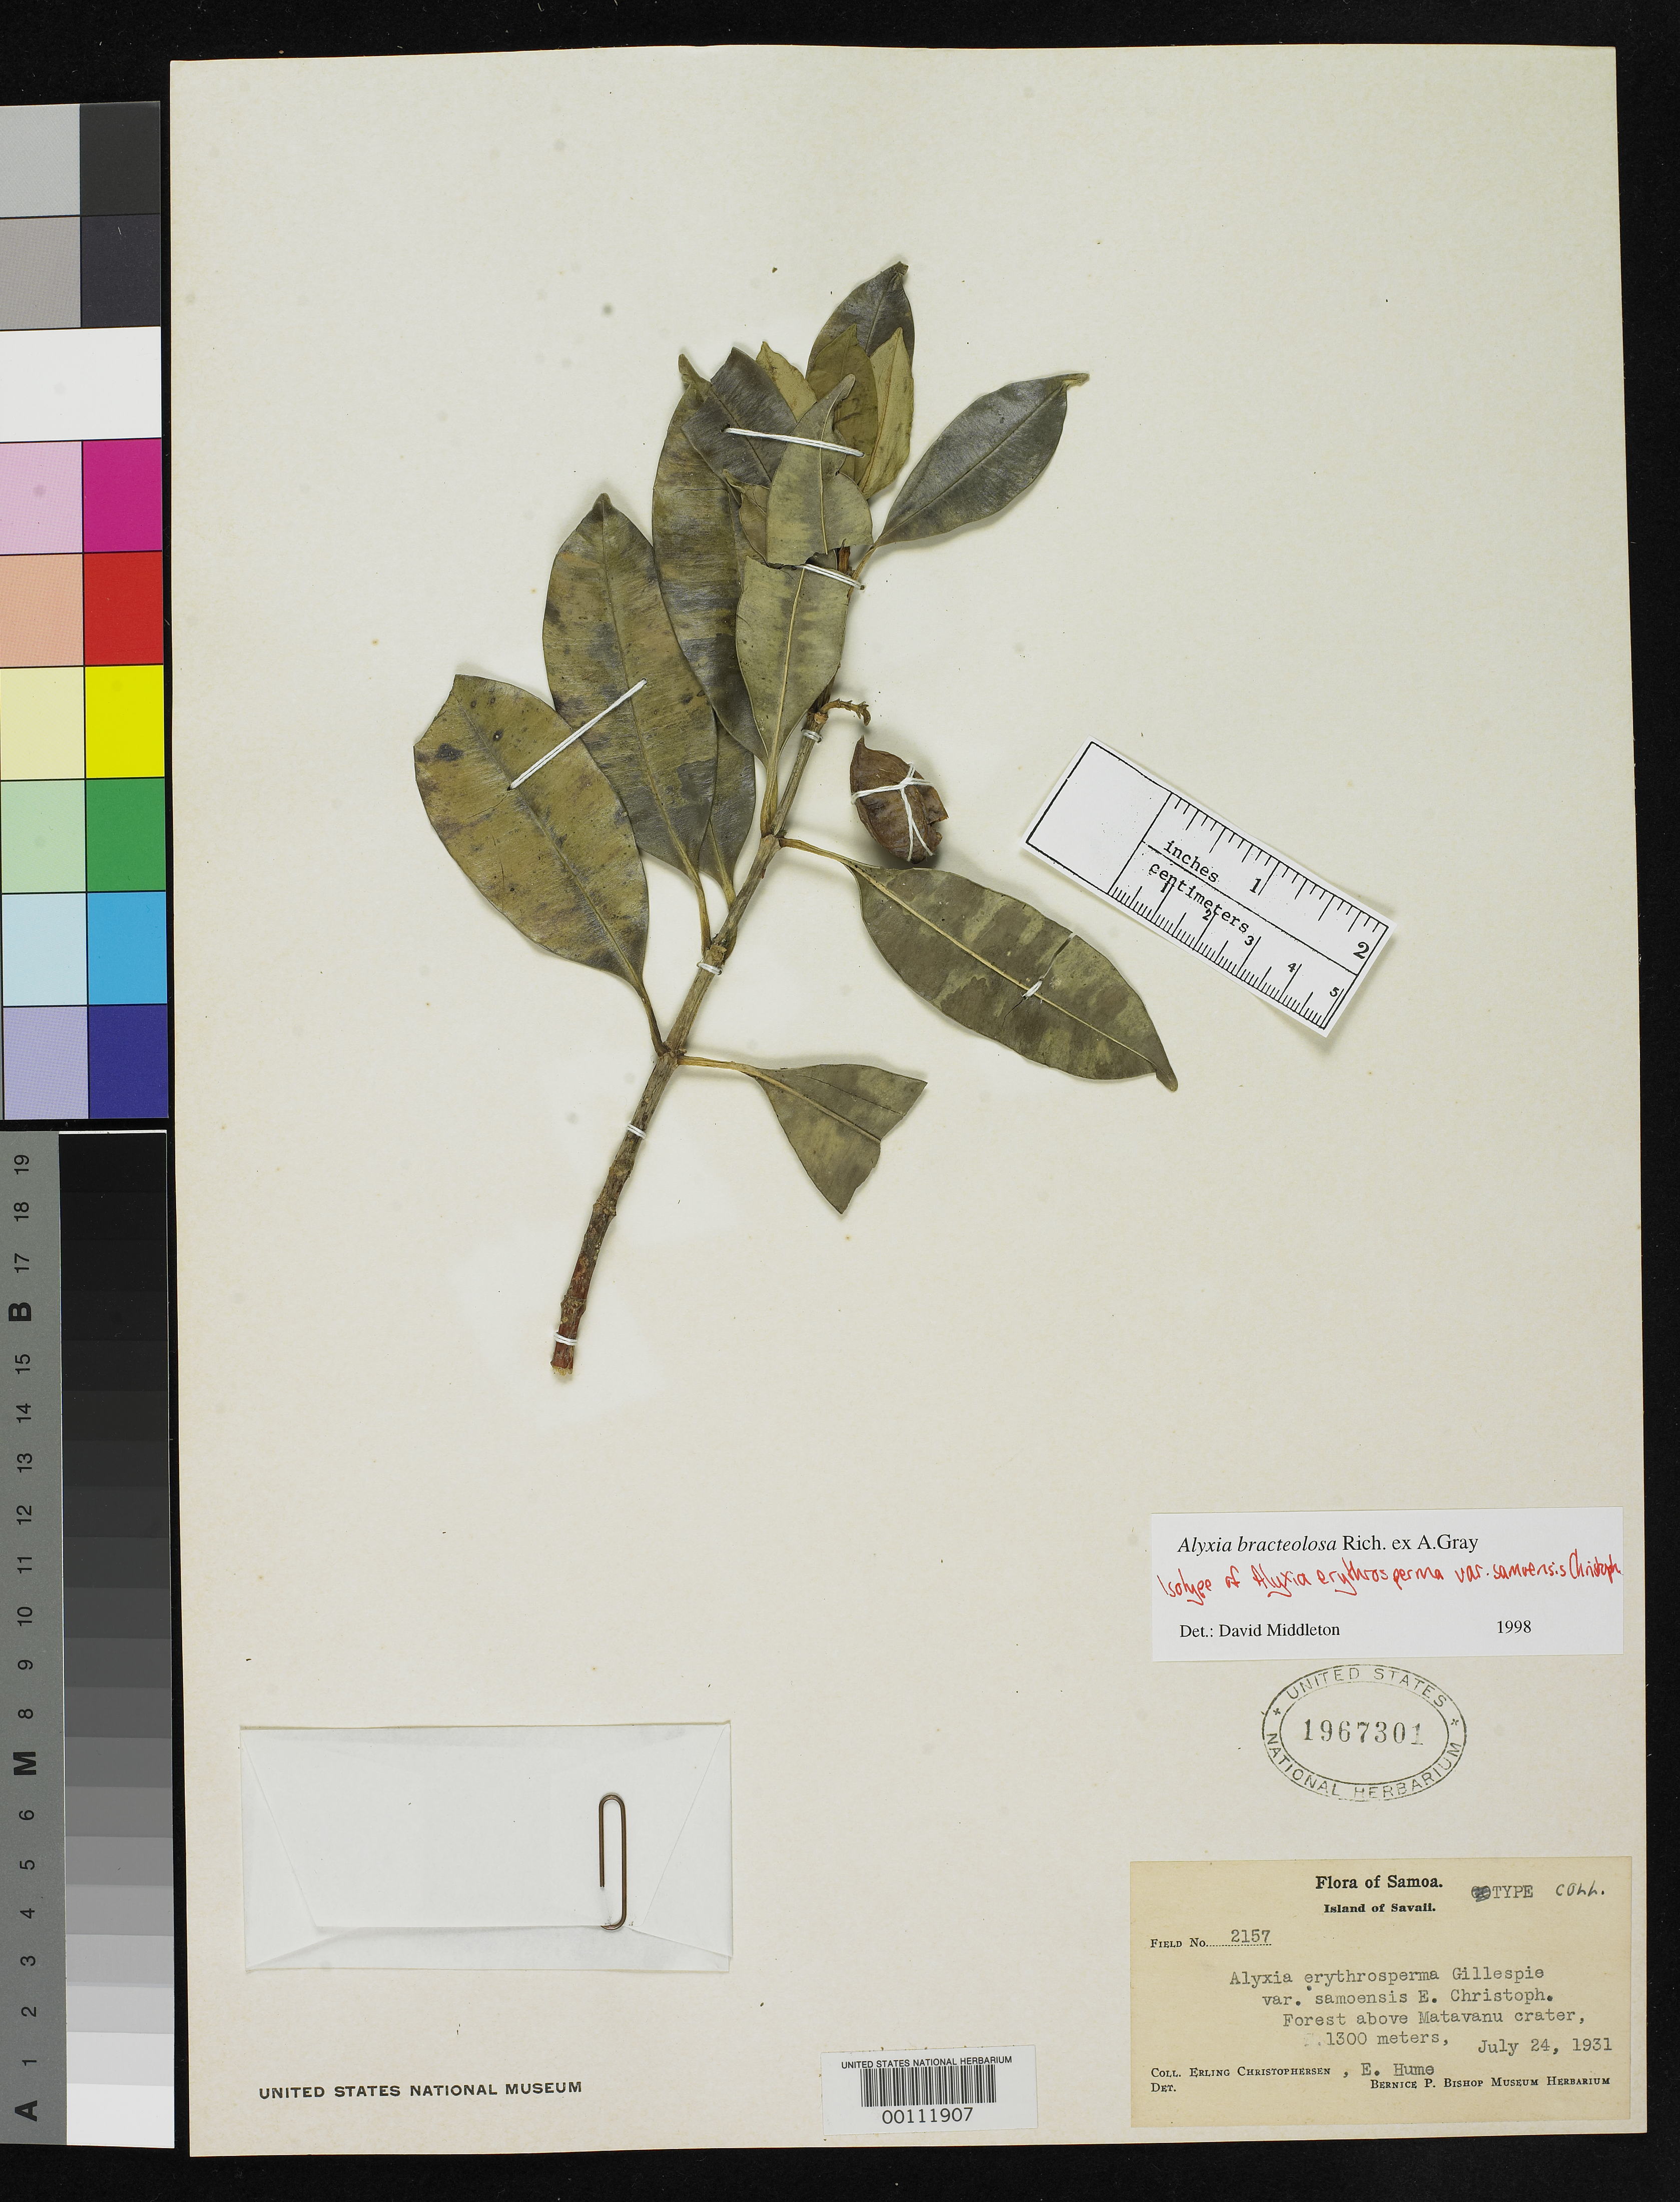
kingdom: Plantae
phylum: Tracheophyta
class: Magnoliopsida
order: Gentianales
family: Apocynaceae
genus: Alyxia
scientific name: Alyxia erythrosperma var. samoensis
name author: Christoph.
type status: Isotype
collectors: E. Christophersen & E. Hume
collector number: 2157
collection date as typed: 24 Jul 1931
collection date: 1931-07-24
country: Samoa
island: Savai'i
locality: Forest above Matavanu Crater. [Western Samoa]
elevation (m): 1300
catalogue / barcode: US 1967301